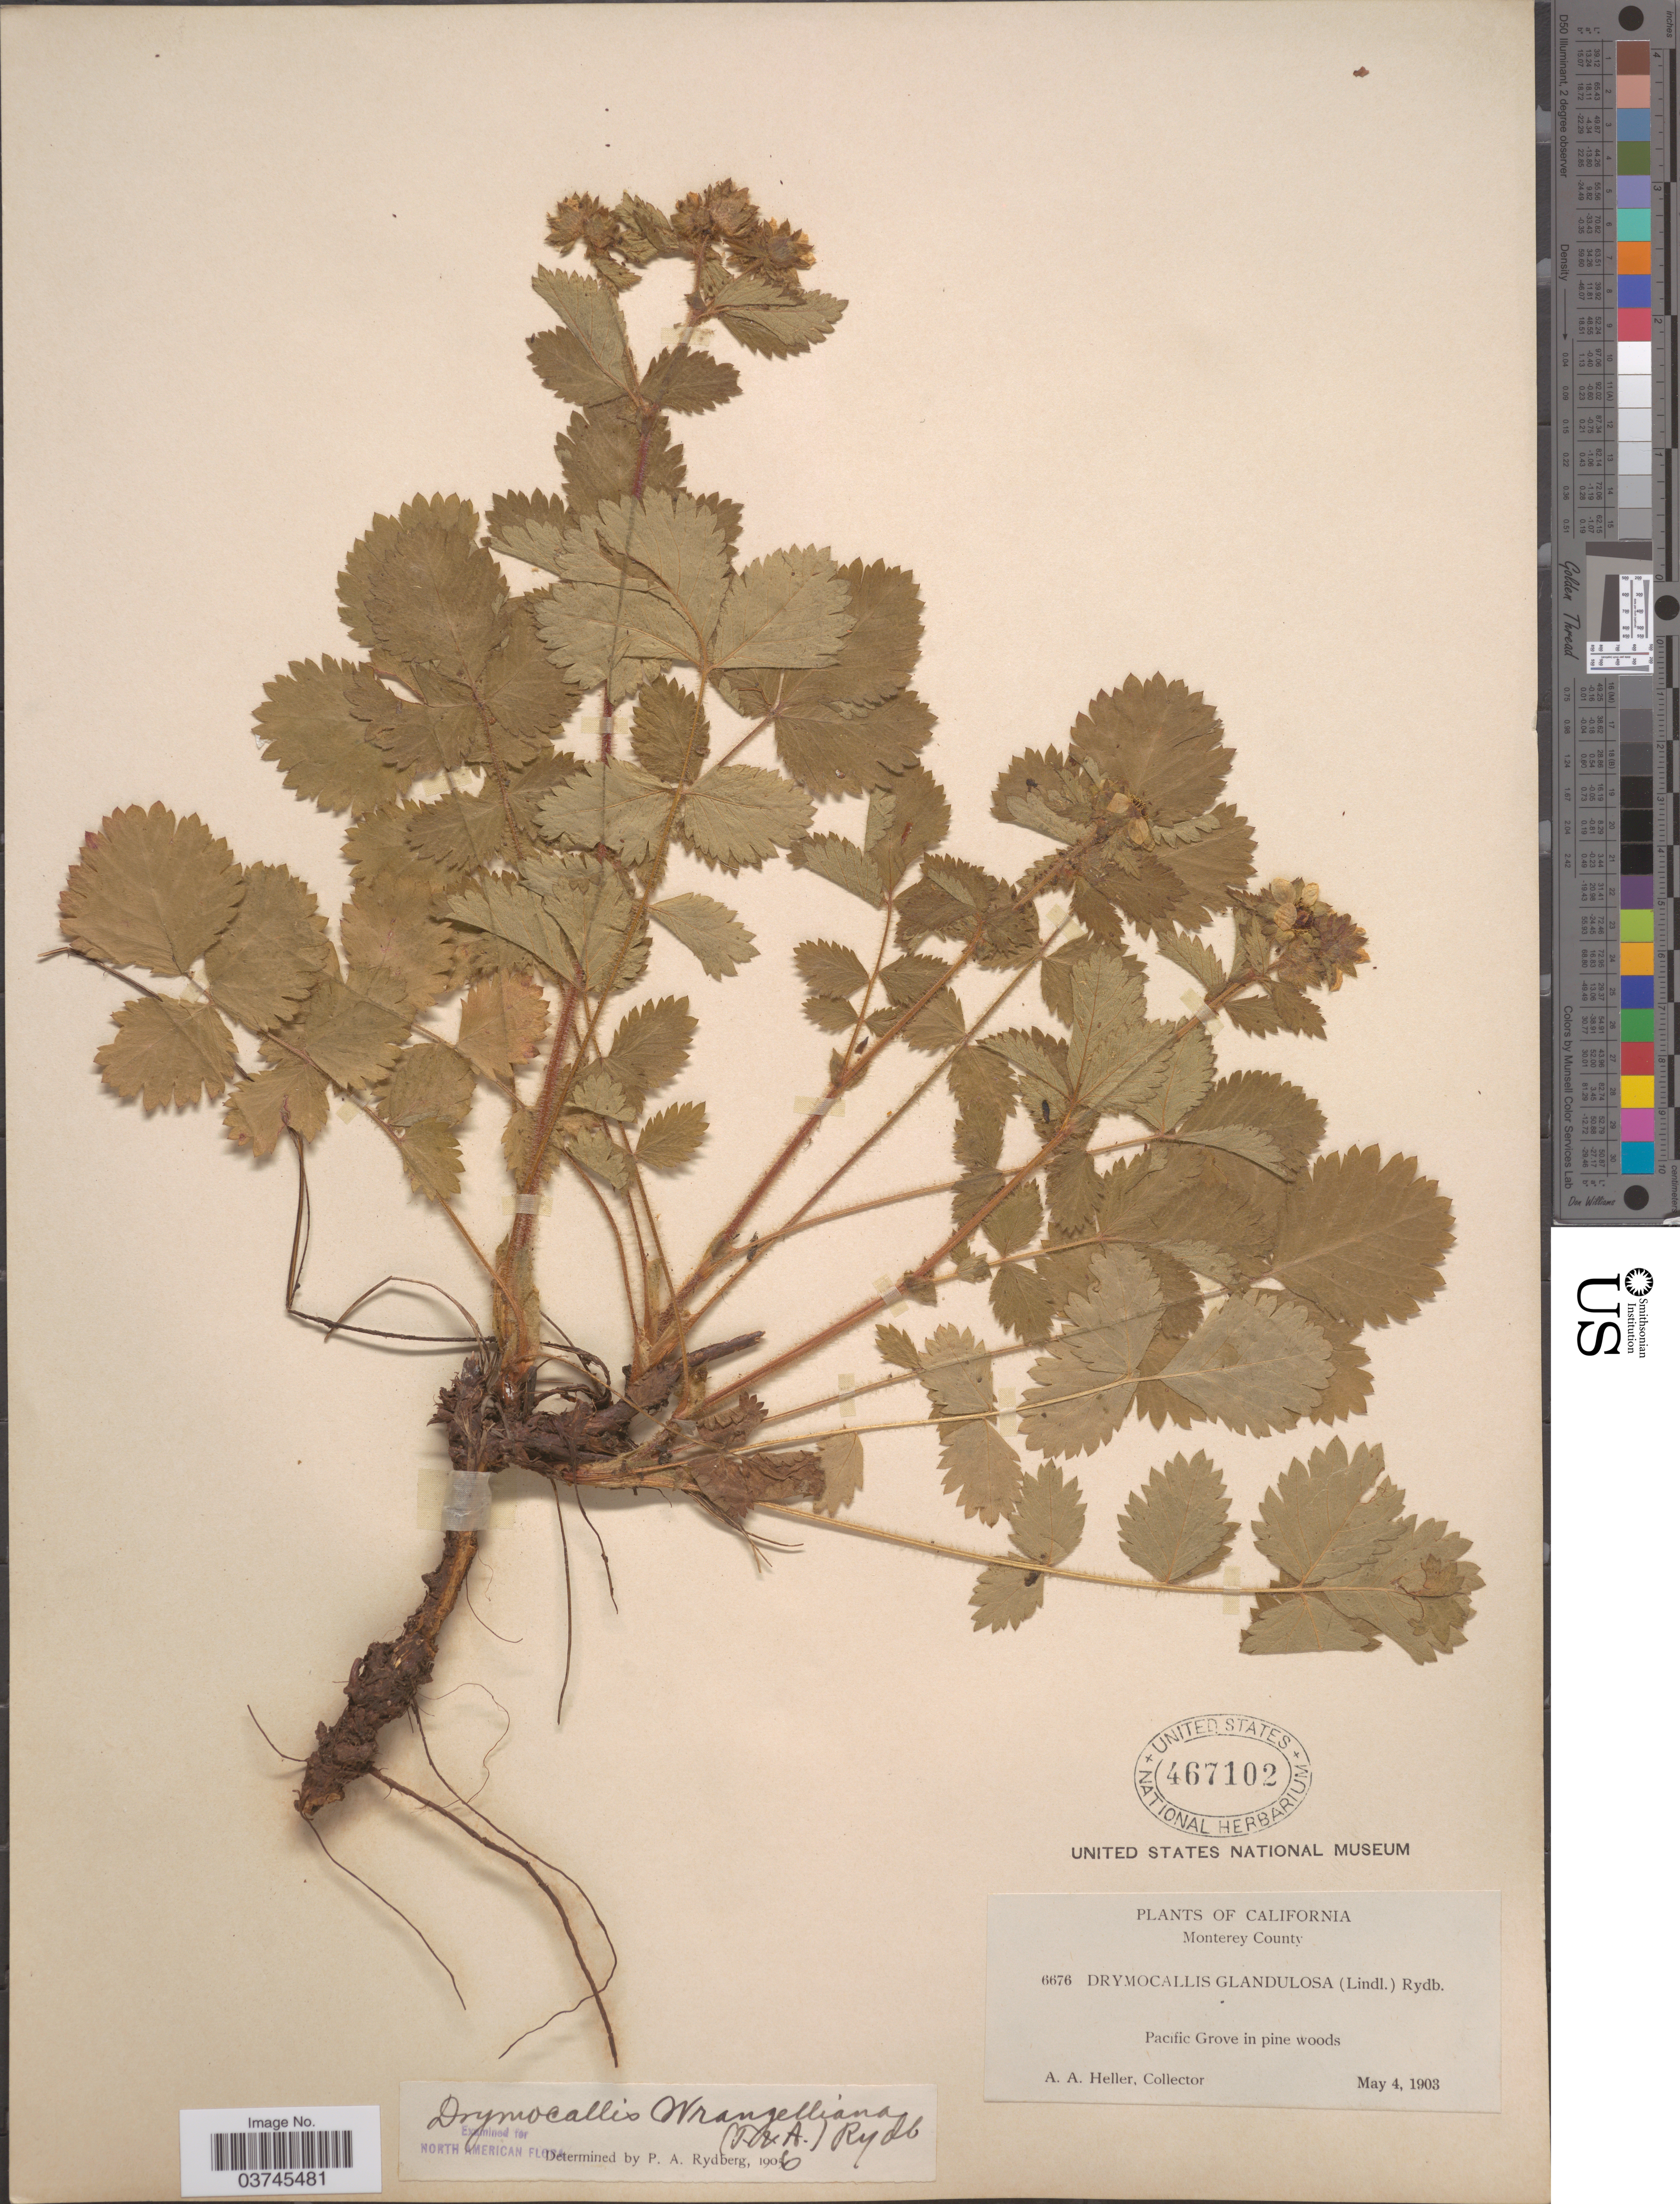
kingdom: Plantae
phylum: Tracheophyta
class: Magnoliopsida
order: Rosales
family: Rosaceae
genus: Drymocallis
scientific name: Drymocallis glandulosa var. wrangelliana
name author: (Greene) Ertter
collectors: A. A. Heller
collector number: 6676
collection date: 1903-05-04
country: United States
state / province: California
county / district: Monterey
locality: Monterey County. Pacific Grove in pine woods.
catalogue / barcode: US 467102